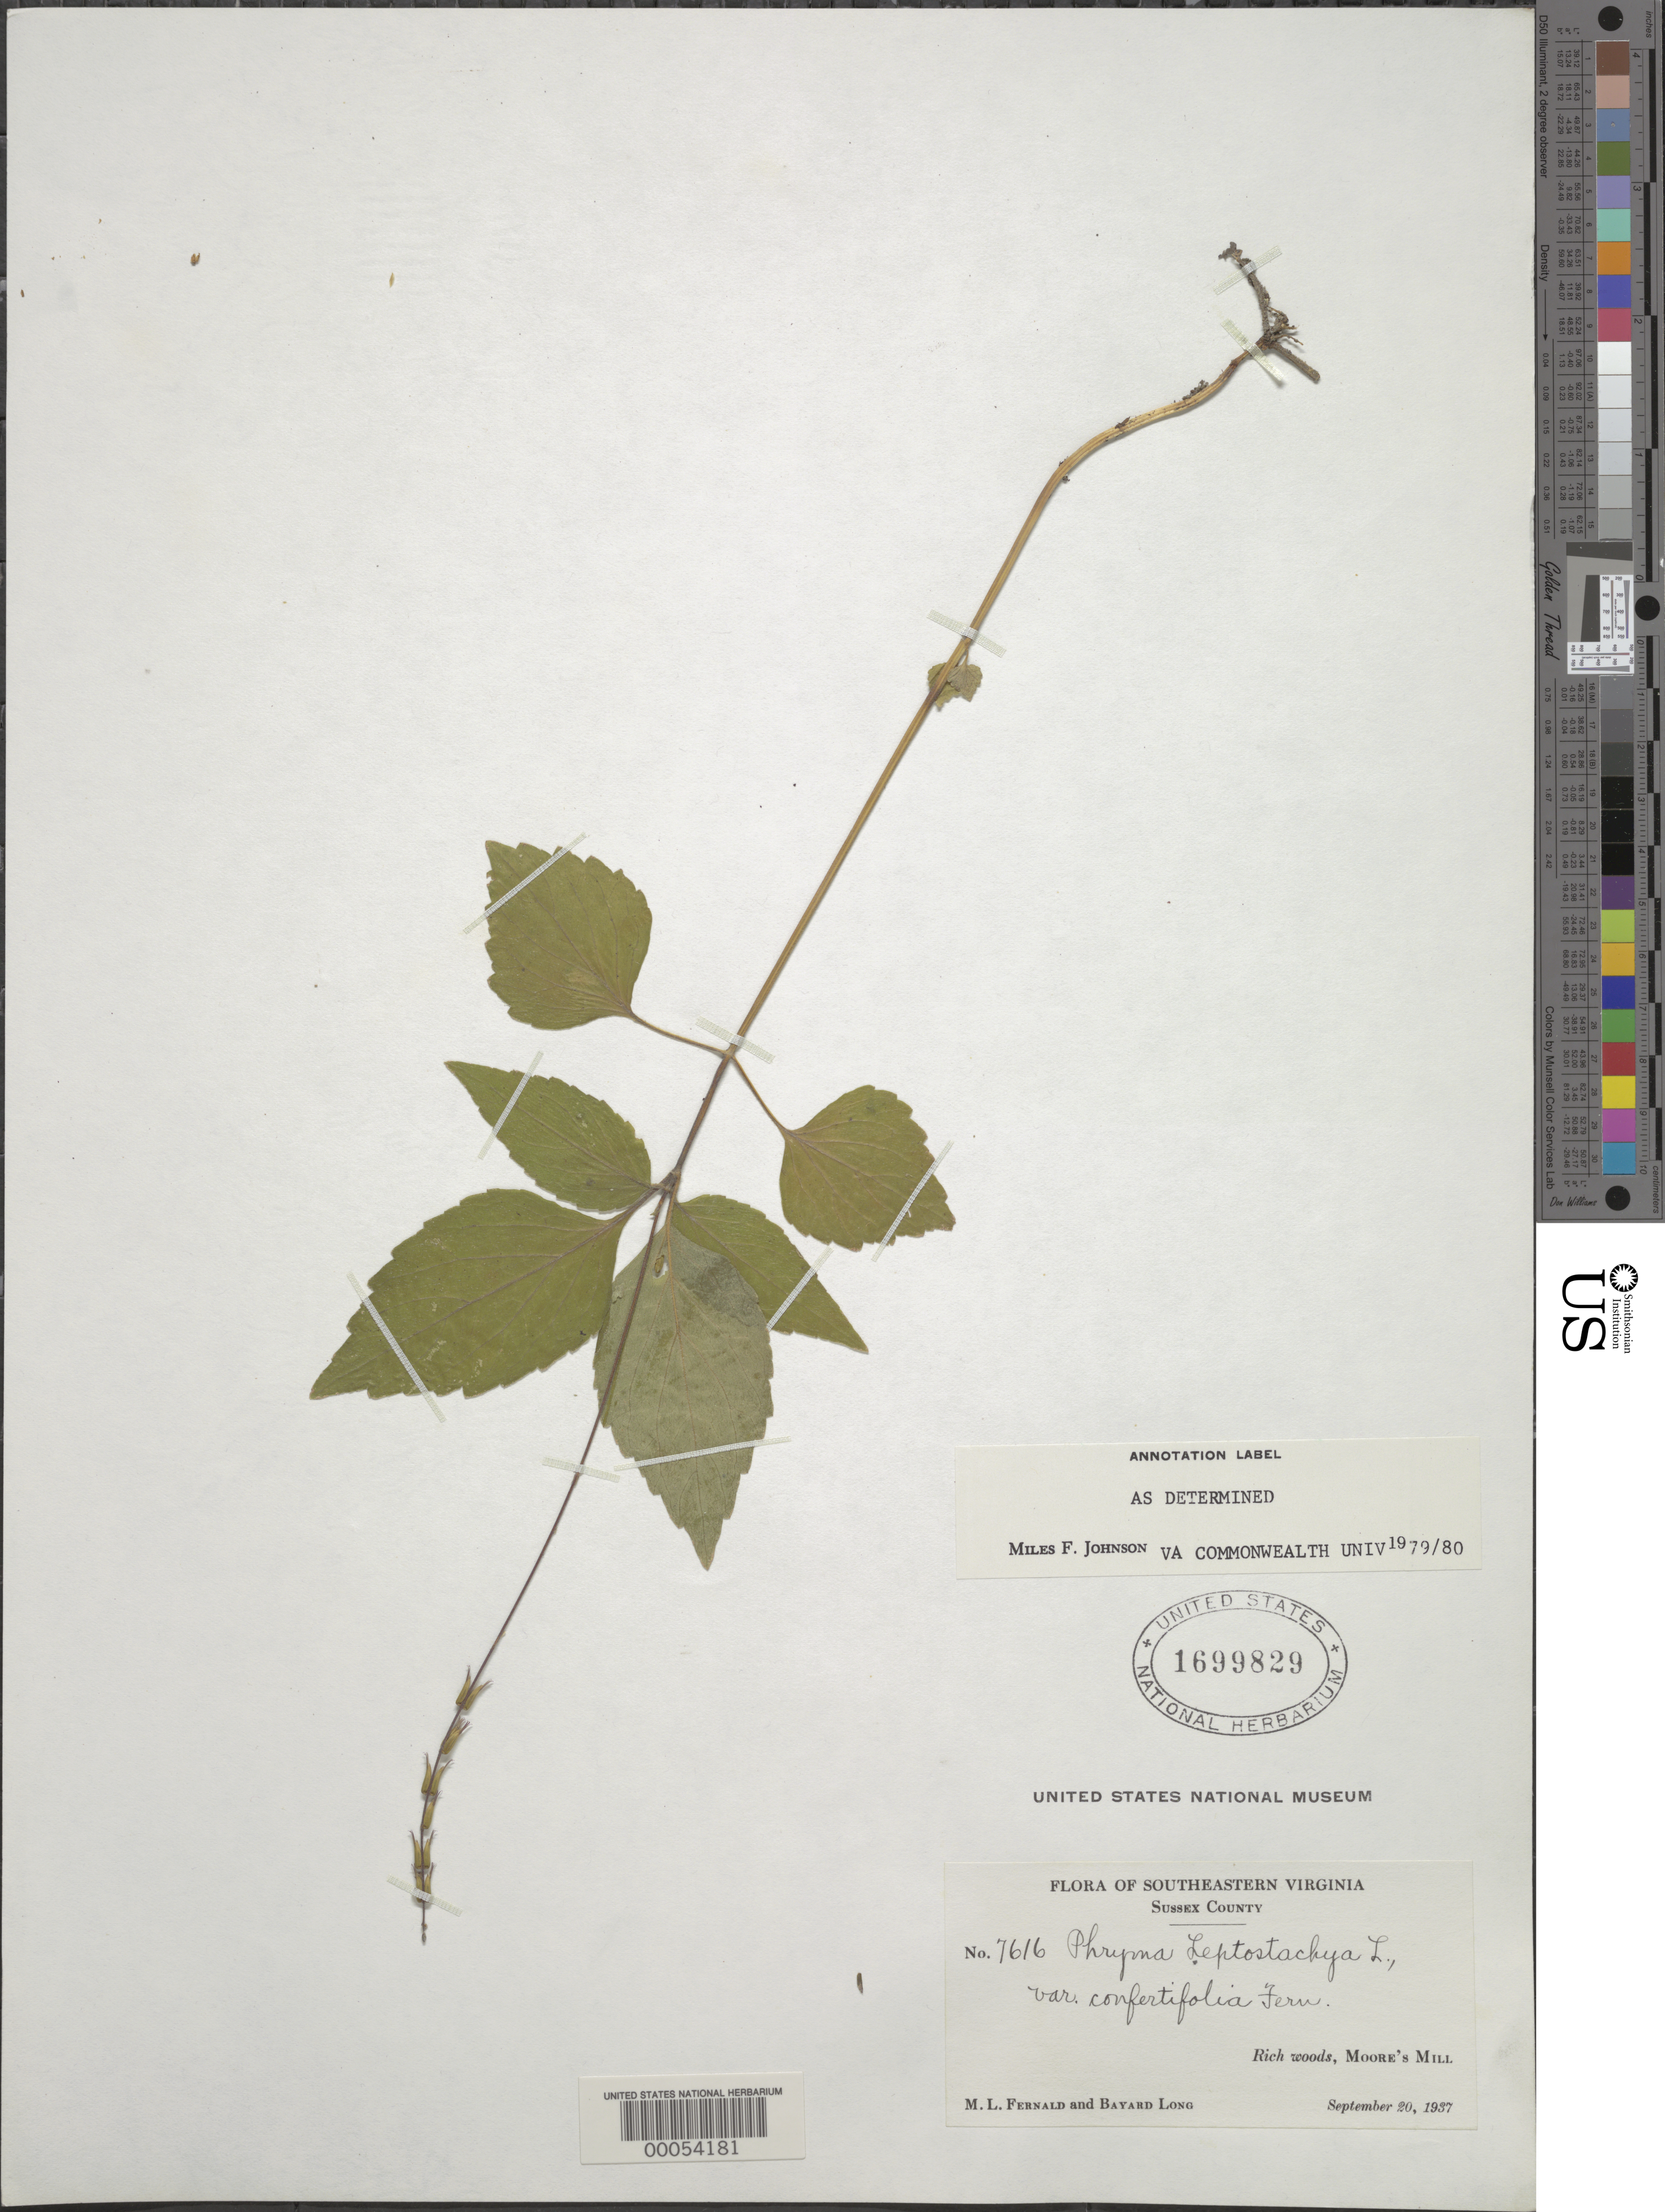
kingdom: Plantae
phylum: Tracheophyta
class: Magnoliopsida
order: Lamiales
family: Phrymaceae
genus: Phryma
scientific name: Phryma leptostachya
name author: L.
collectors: M. L. Fernald & B. H. Long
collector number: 7616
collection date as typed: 20 Sep 1937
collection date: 1937-09-20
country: United States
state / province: Virginia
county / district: Sussex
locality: Moore's mill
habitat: In rich woods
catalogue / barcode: US 1699829